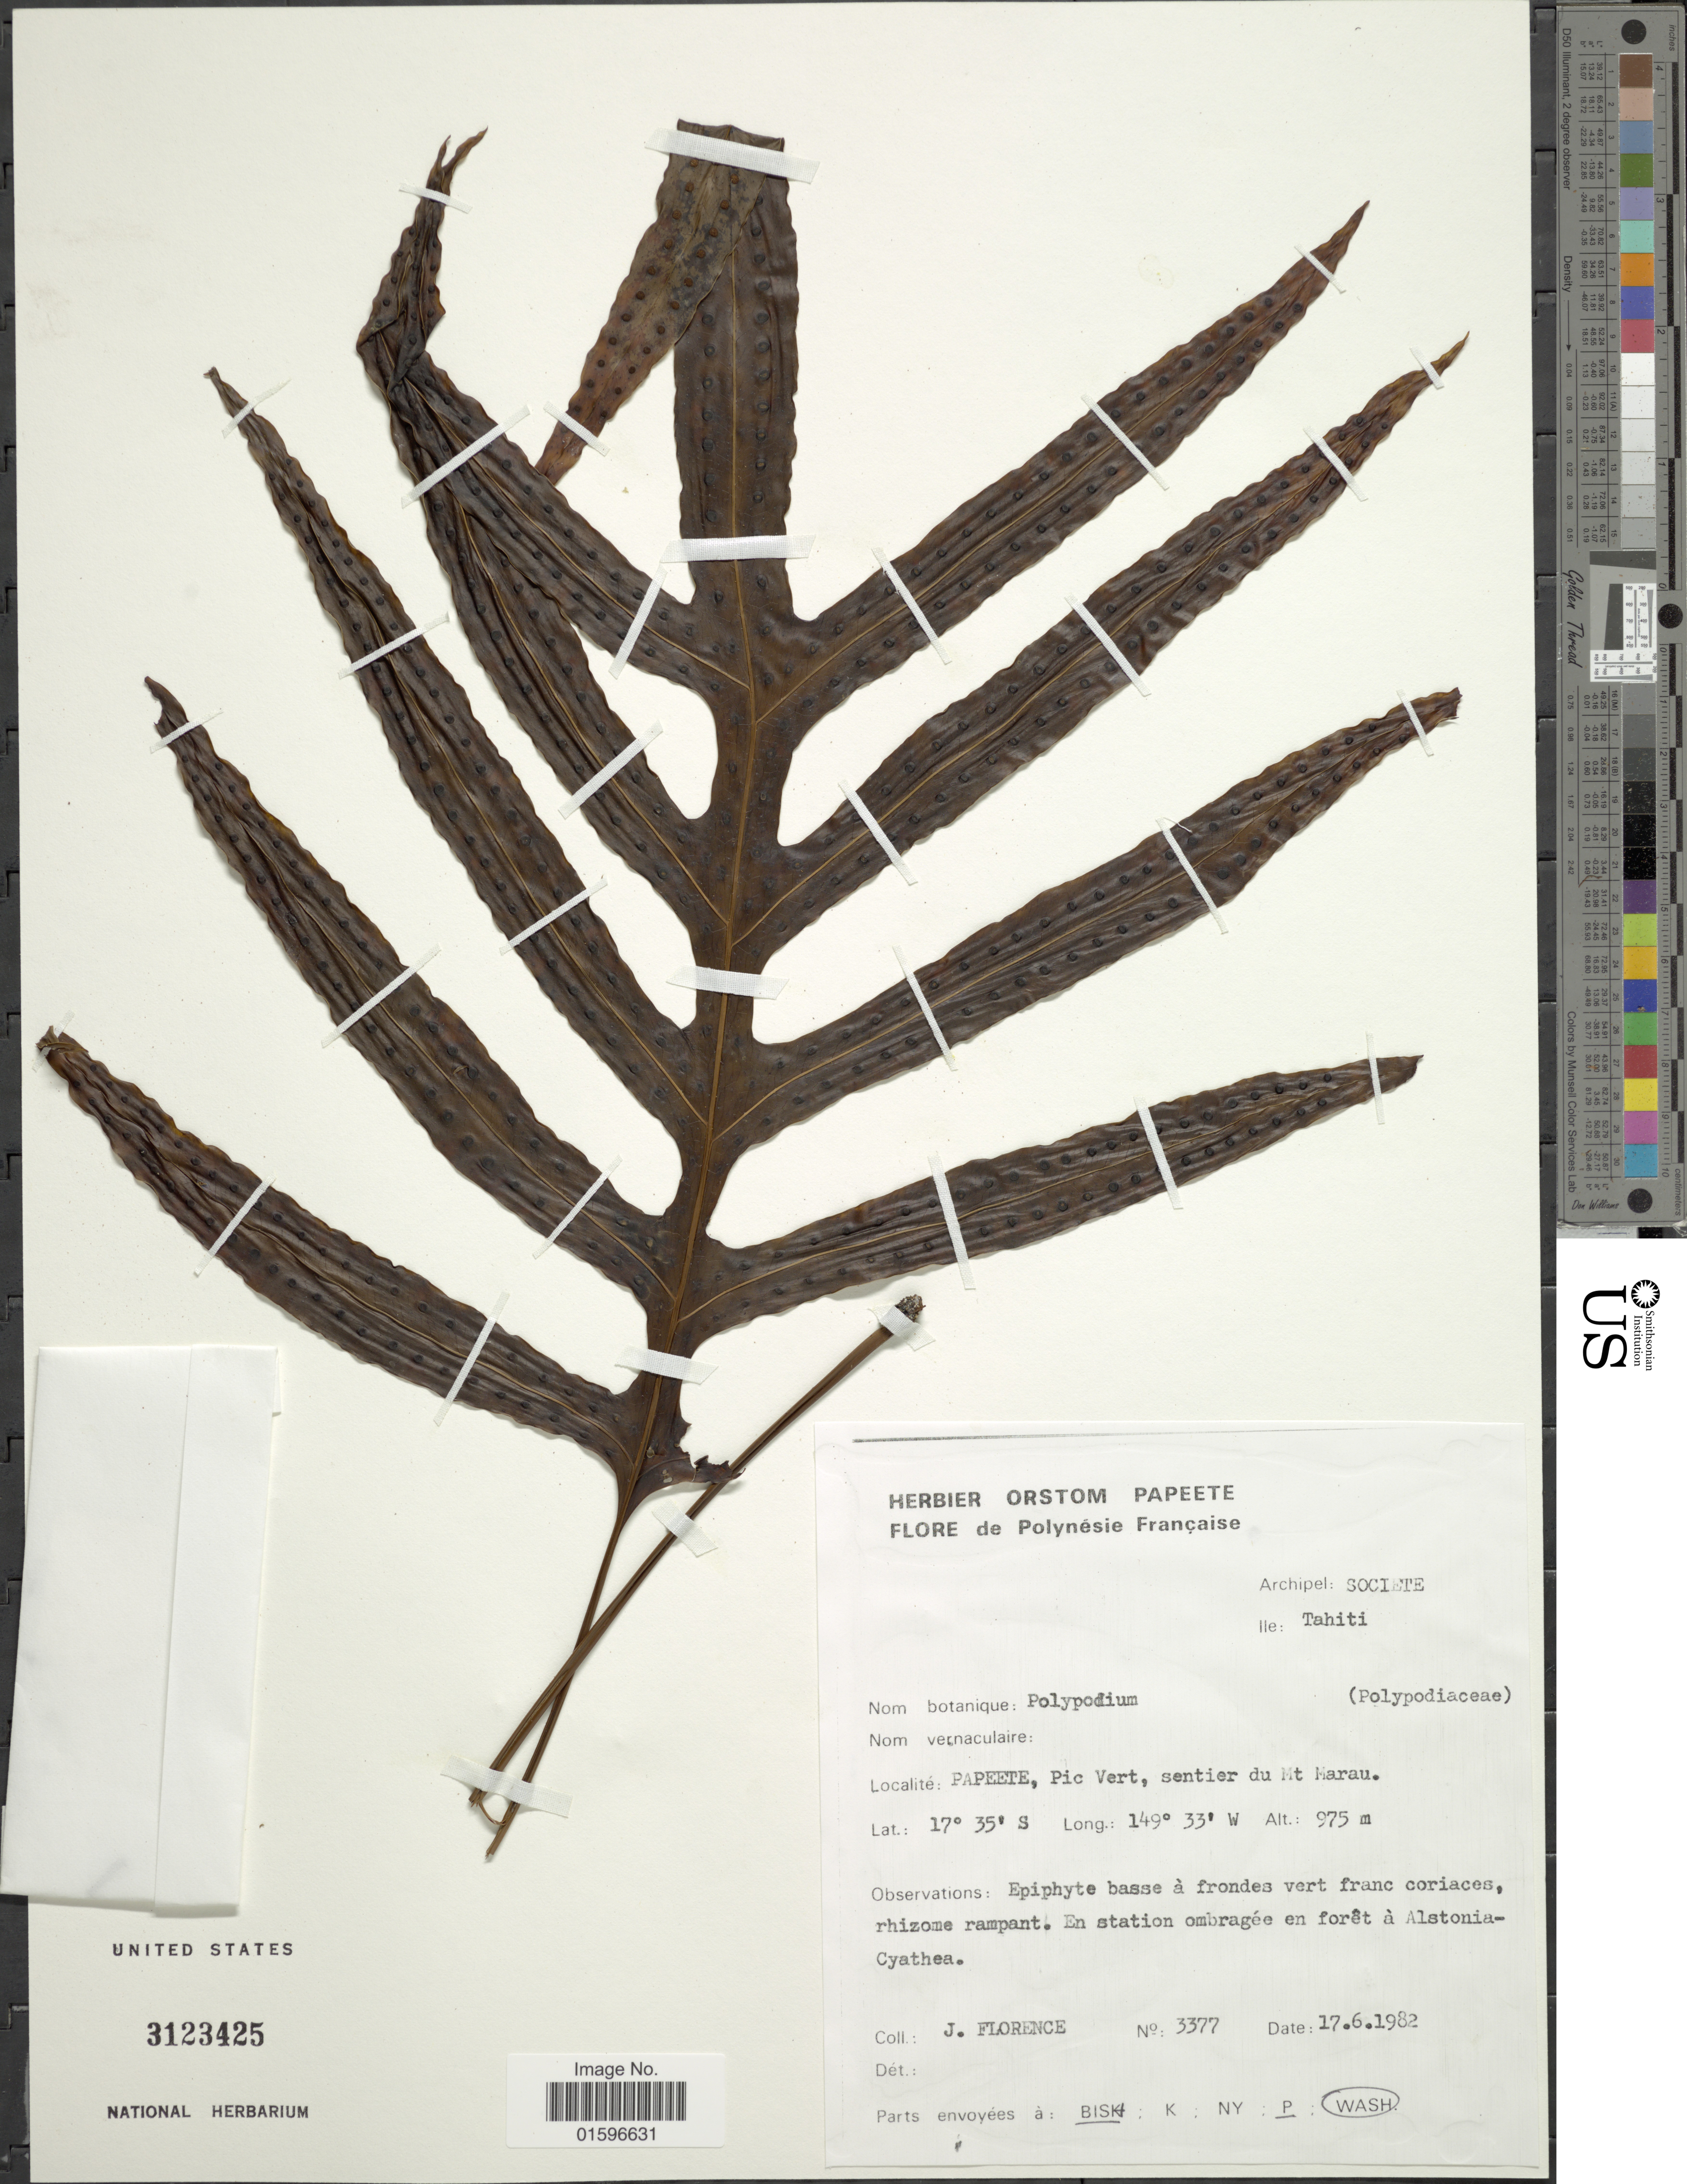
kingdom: Plantae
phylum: Tracheophyta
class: Polypodiopsida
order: Polypodiales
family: Polypodiaceae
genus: Microsorum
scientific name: Microsorum parksii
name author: (Copel.) Copel.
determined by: Florence, J.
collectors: J. Florence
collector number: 3377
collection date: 1982-06-17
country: French Polynesia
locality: Orstom Papeete, Polynesie Francaise, Archipel: Societe Ile: Tahiti, Papeete, pic Vert, sentier du Mt Marau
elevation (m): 975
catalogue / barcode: US 3123425